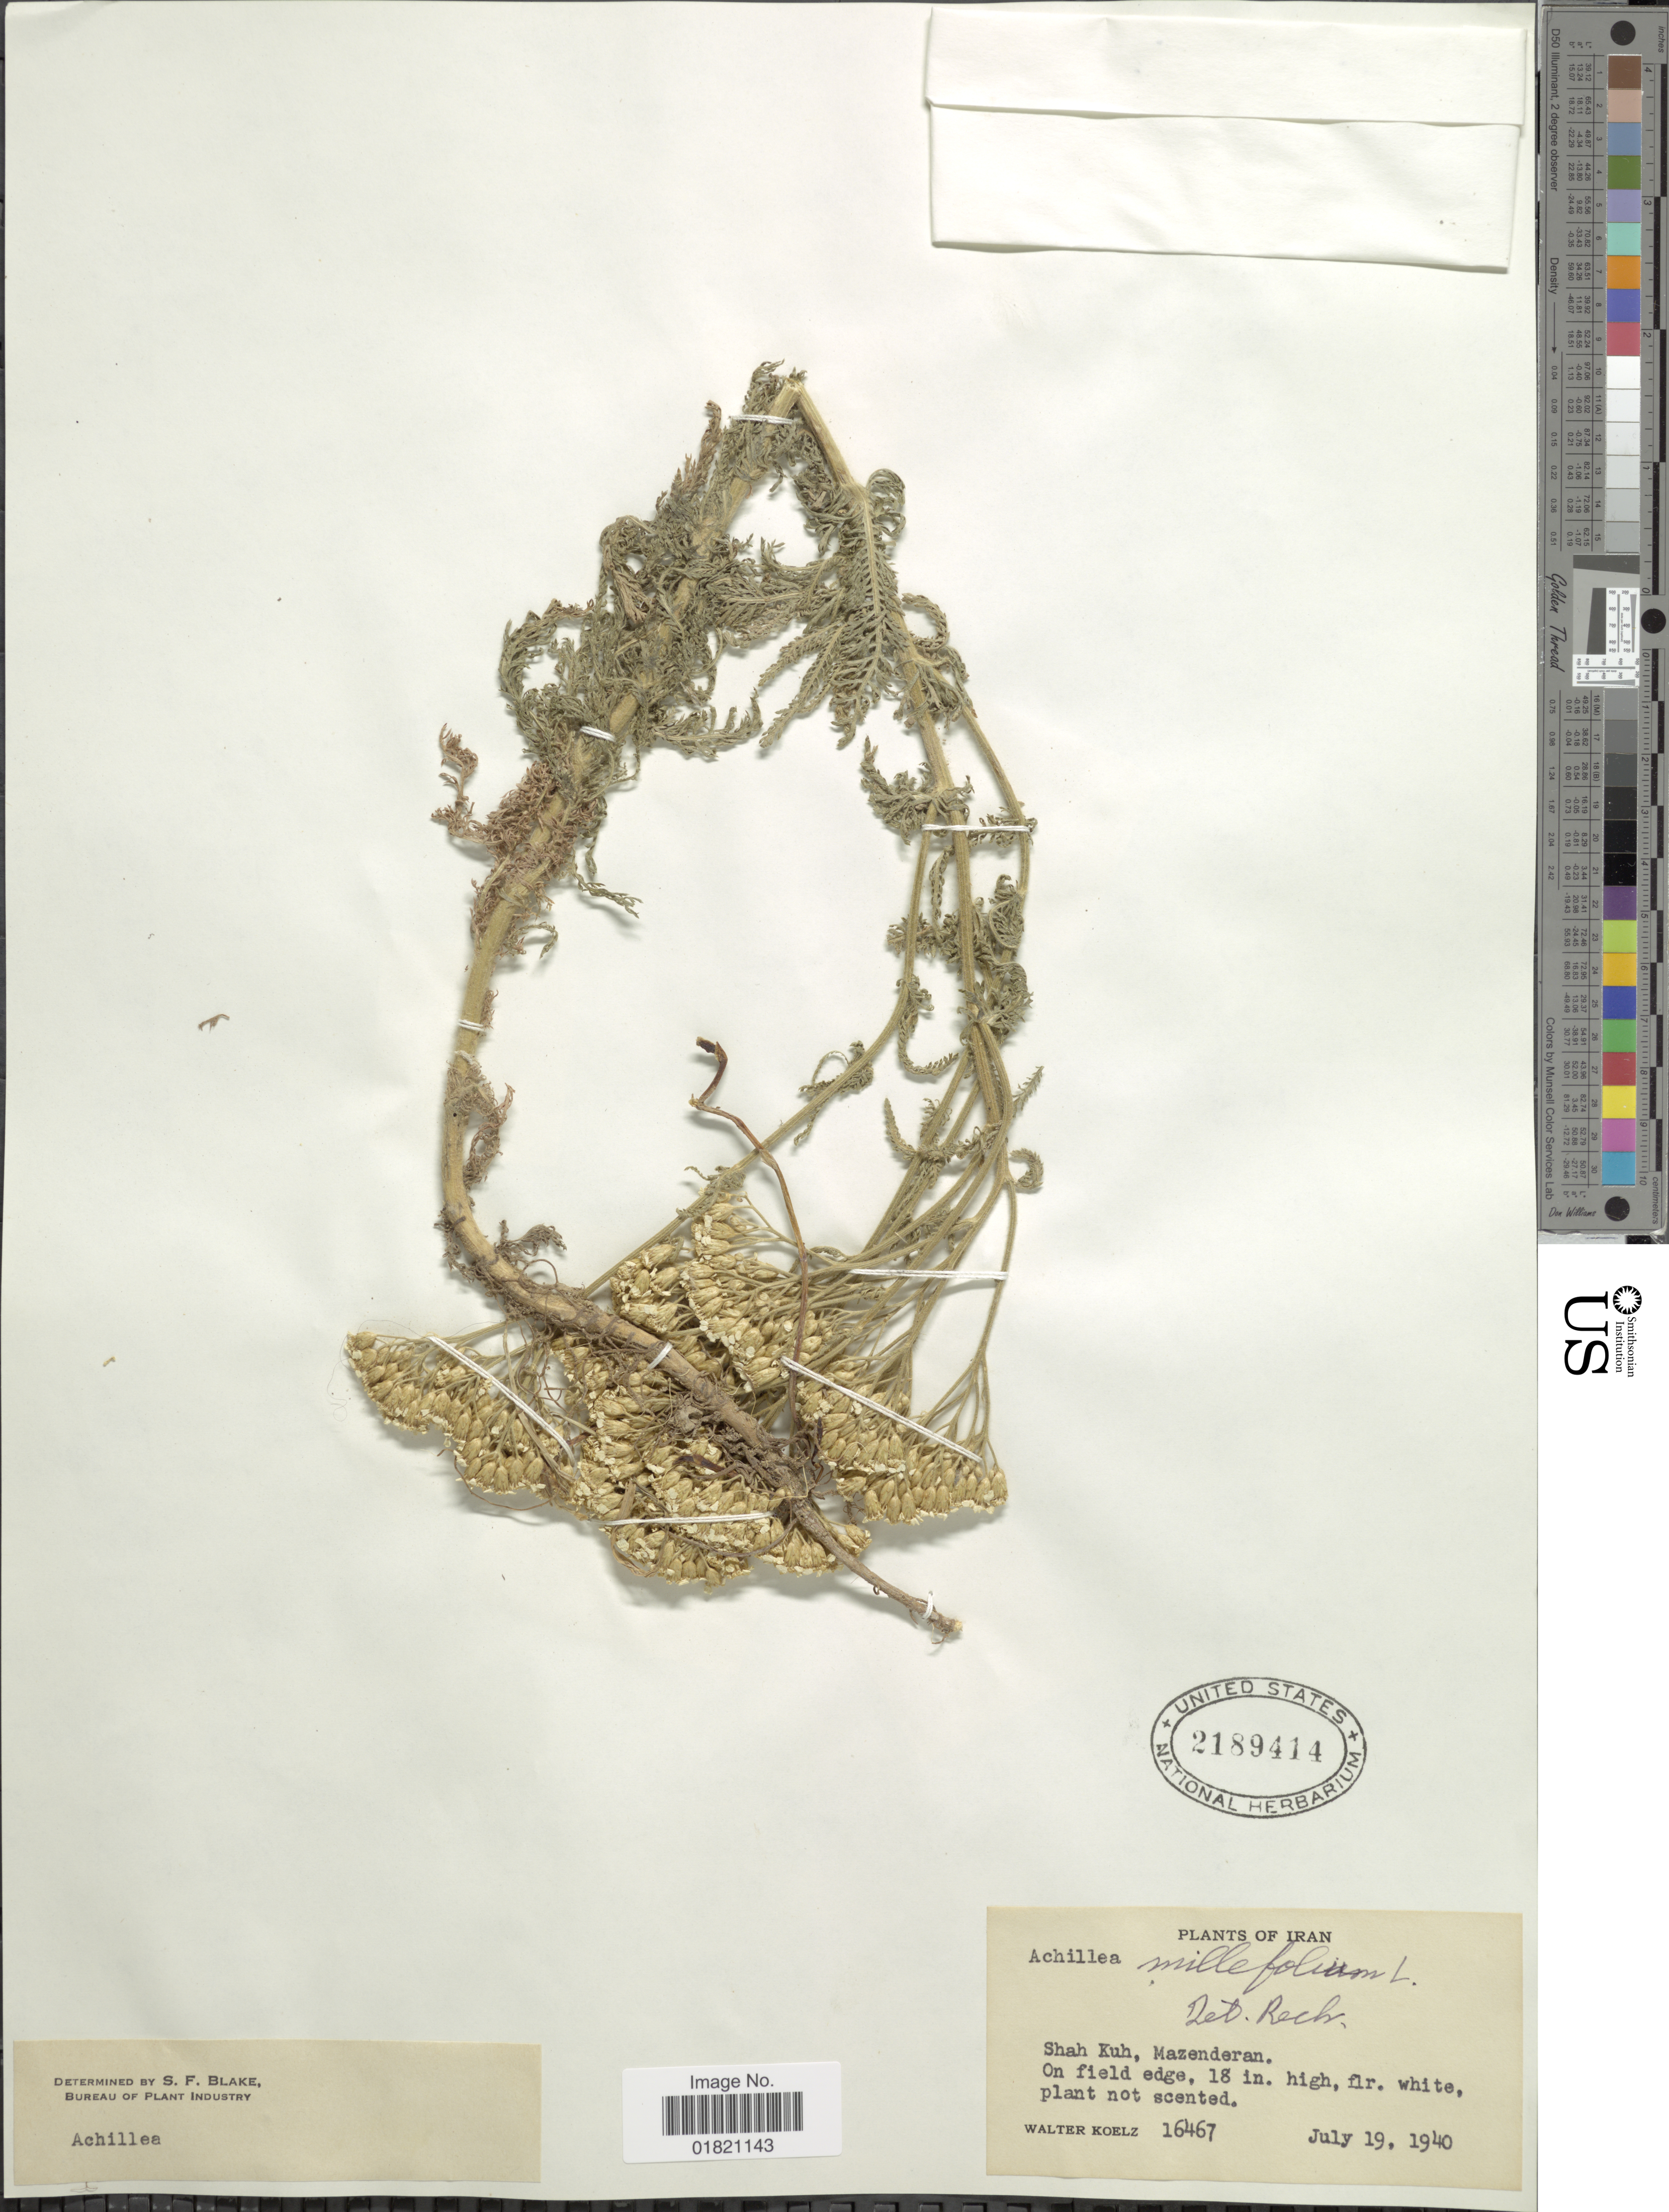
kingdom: Plantae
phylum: Tracheophyta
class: Magnoliopsida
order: Asterales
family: Asteraceae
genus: Achillea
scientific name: Achillea millefolium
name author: L.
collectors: W. N. Koelz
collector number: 16467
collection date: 1940-07-19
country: Iran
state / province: Mazandaran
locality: Shah Kuh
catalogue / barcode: US 2189414